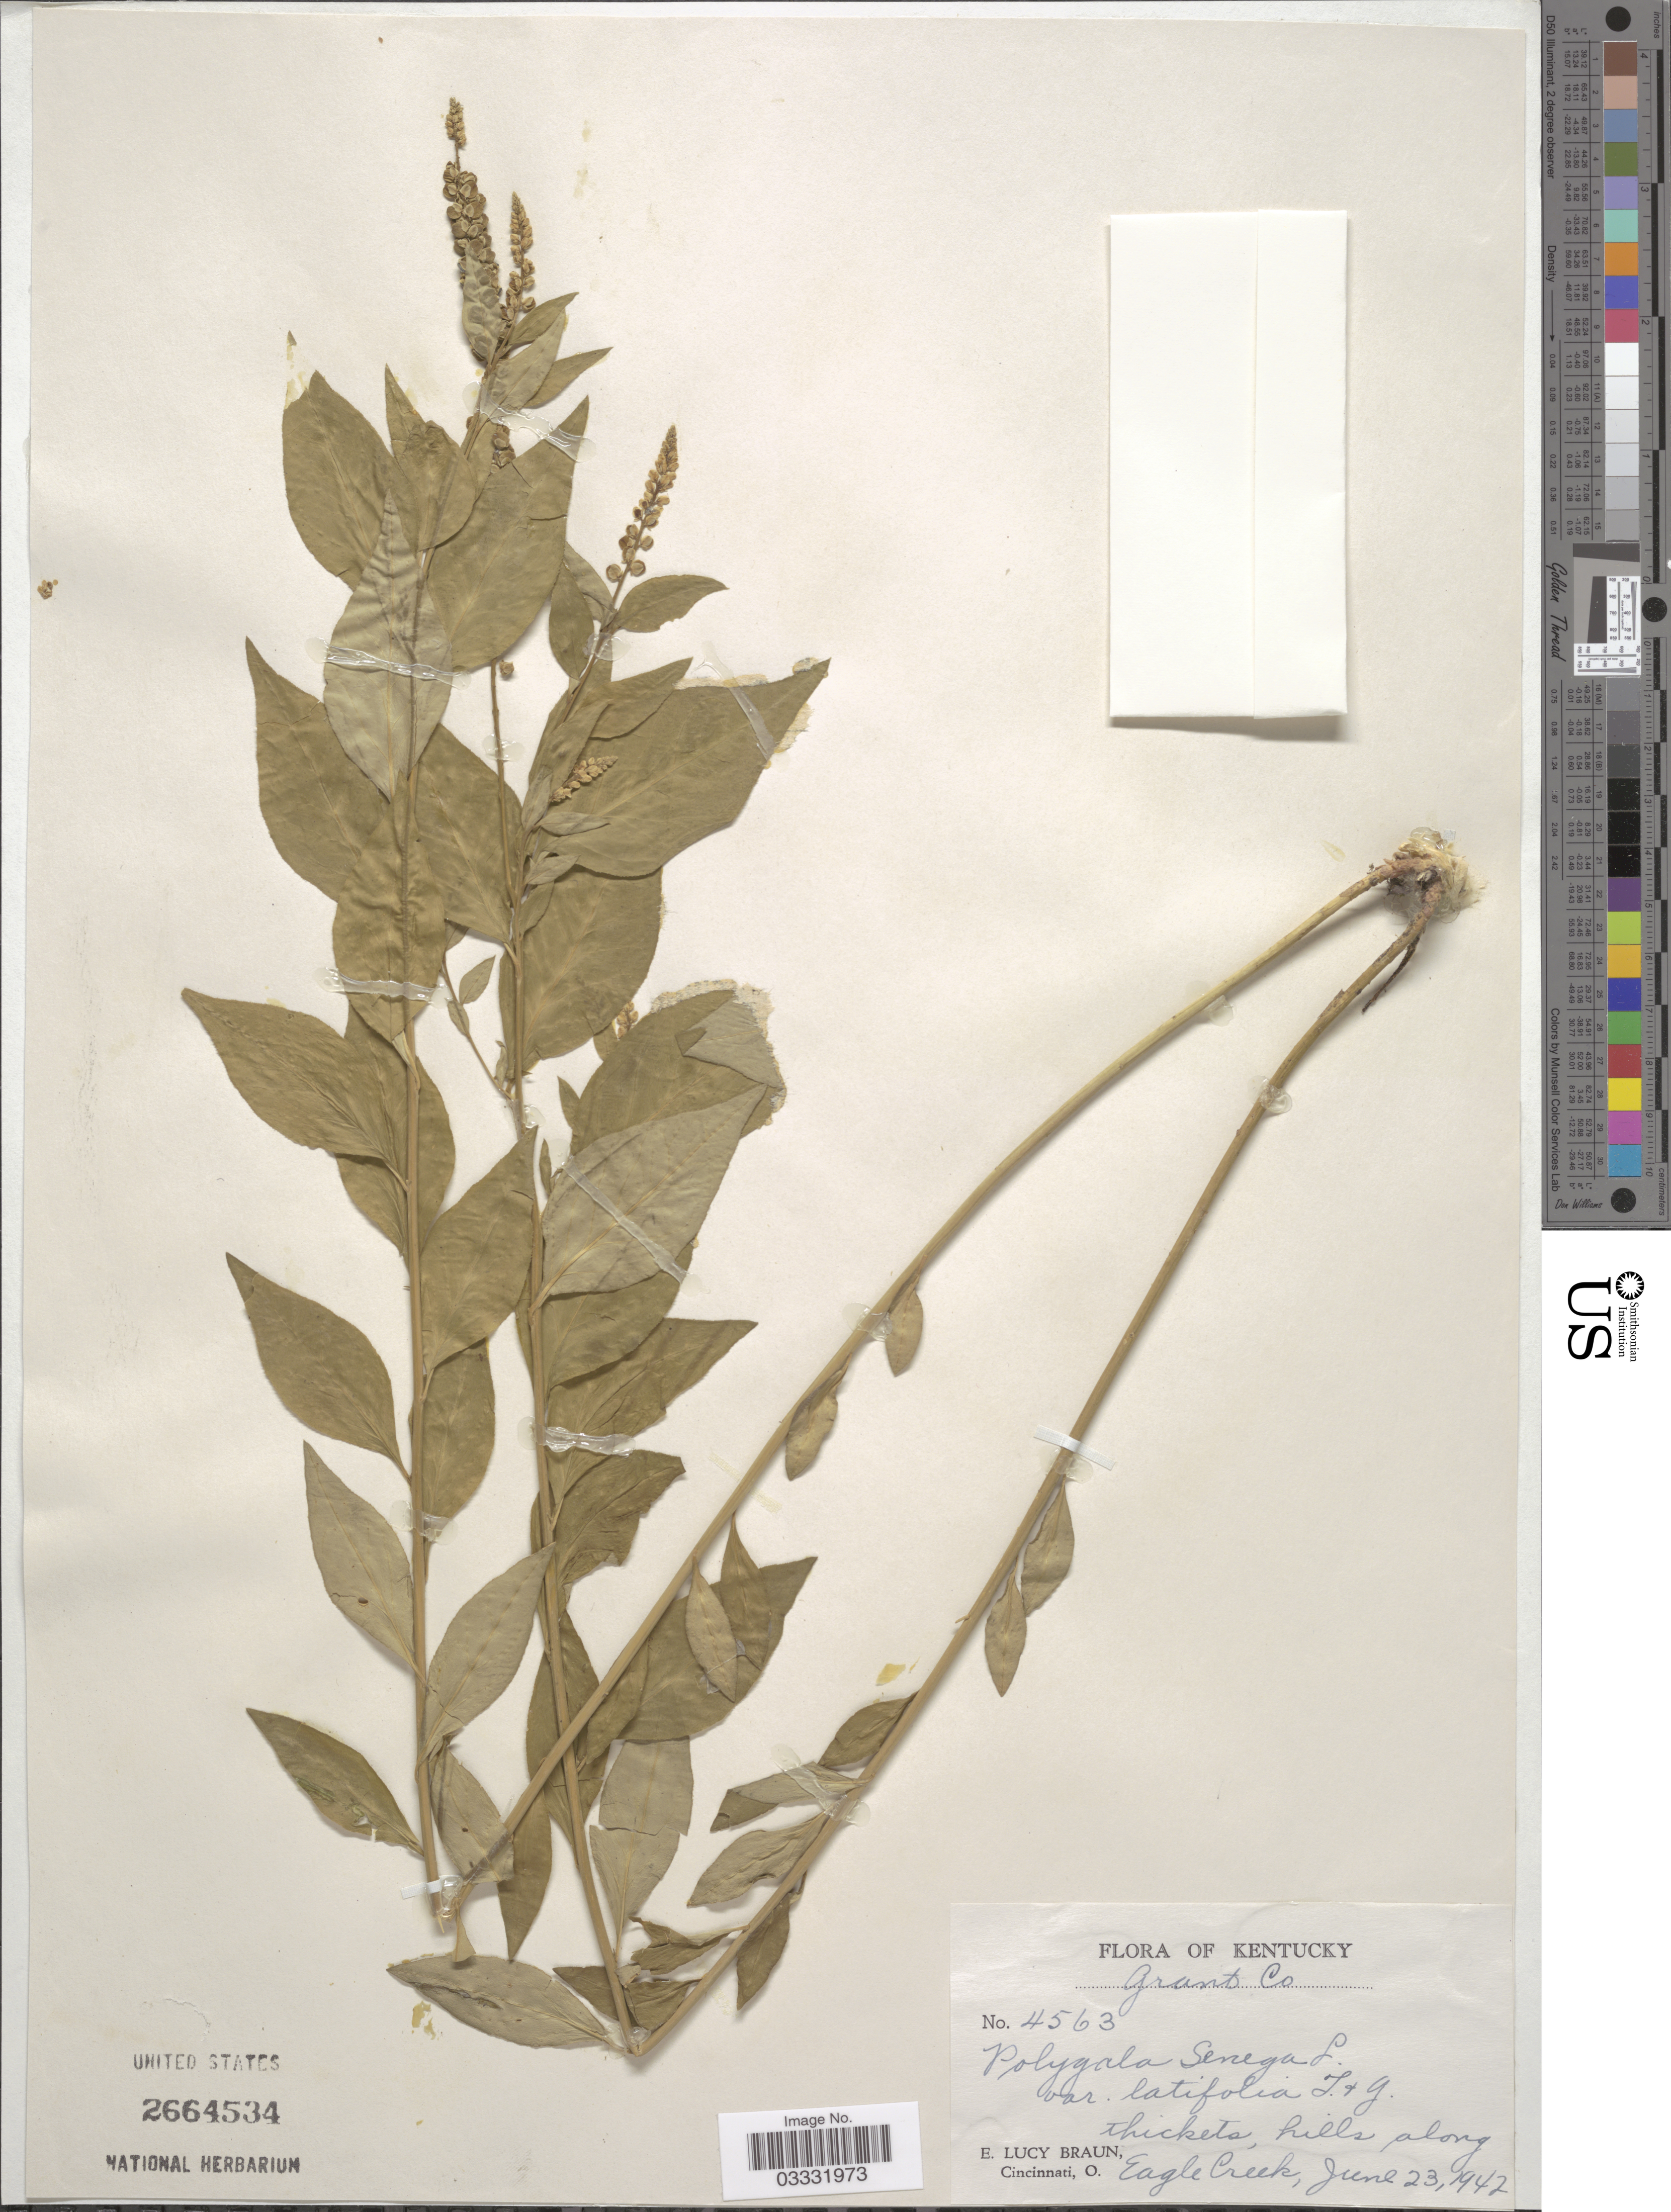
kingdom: Plantae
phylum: Tracheophyta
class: Magnoliopsida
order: Fabales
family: Polygalaceae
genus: Polygala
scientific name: Polygala senega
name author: L.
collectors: E. L. Braun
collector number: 4563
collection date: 1947-06-23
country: United States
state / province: Kentucky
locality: Grant Co., along Eagle Creek.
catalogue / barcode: US 2664534